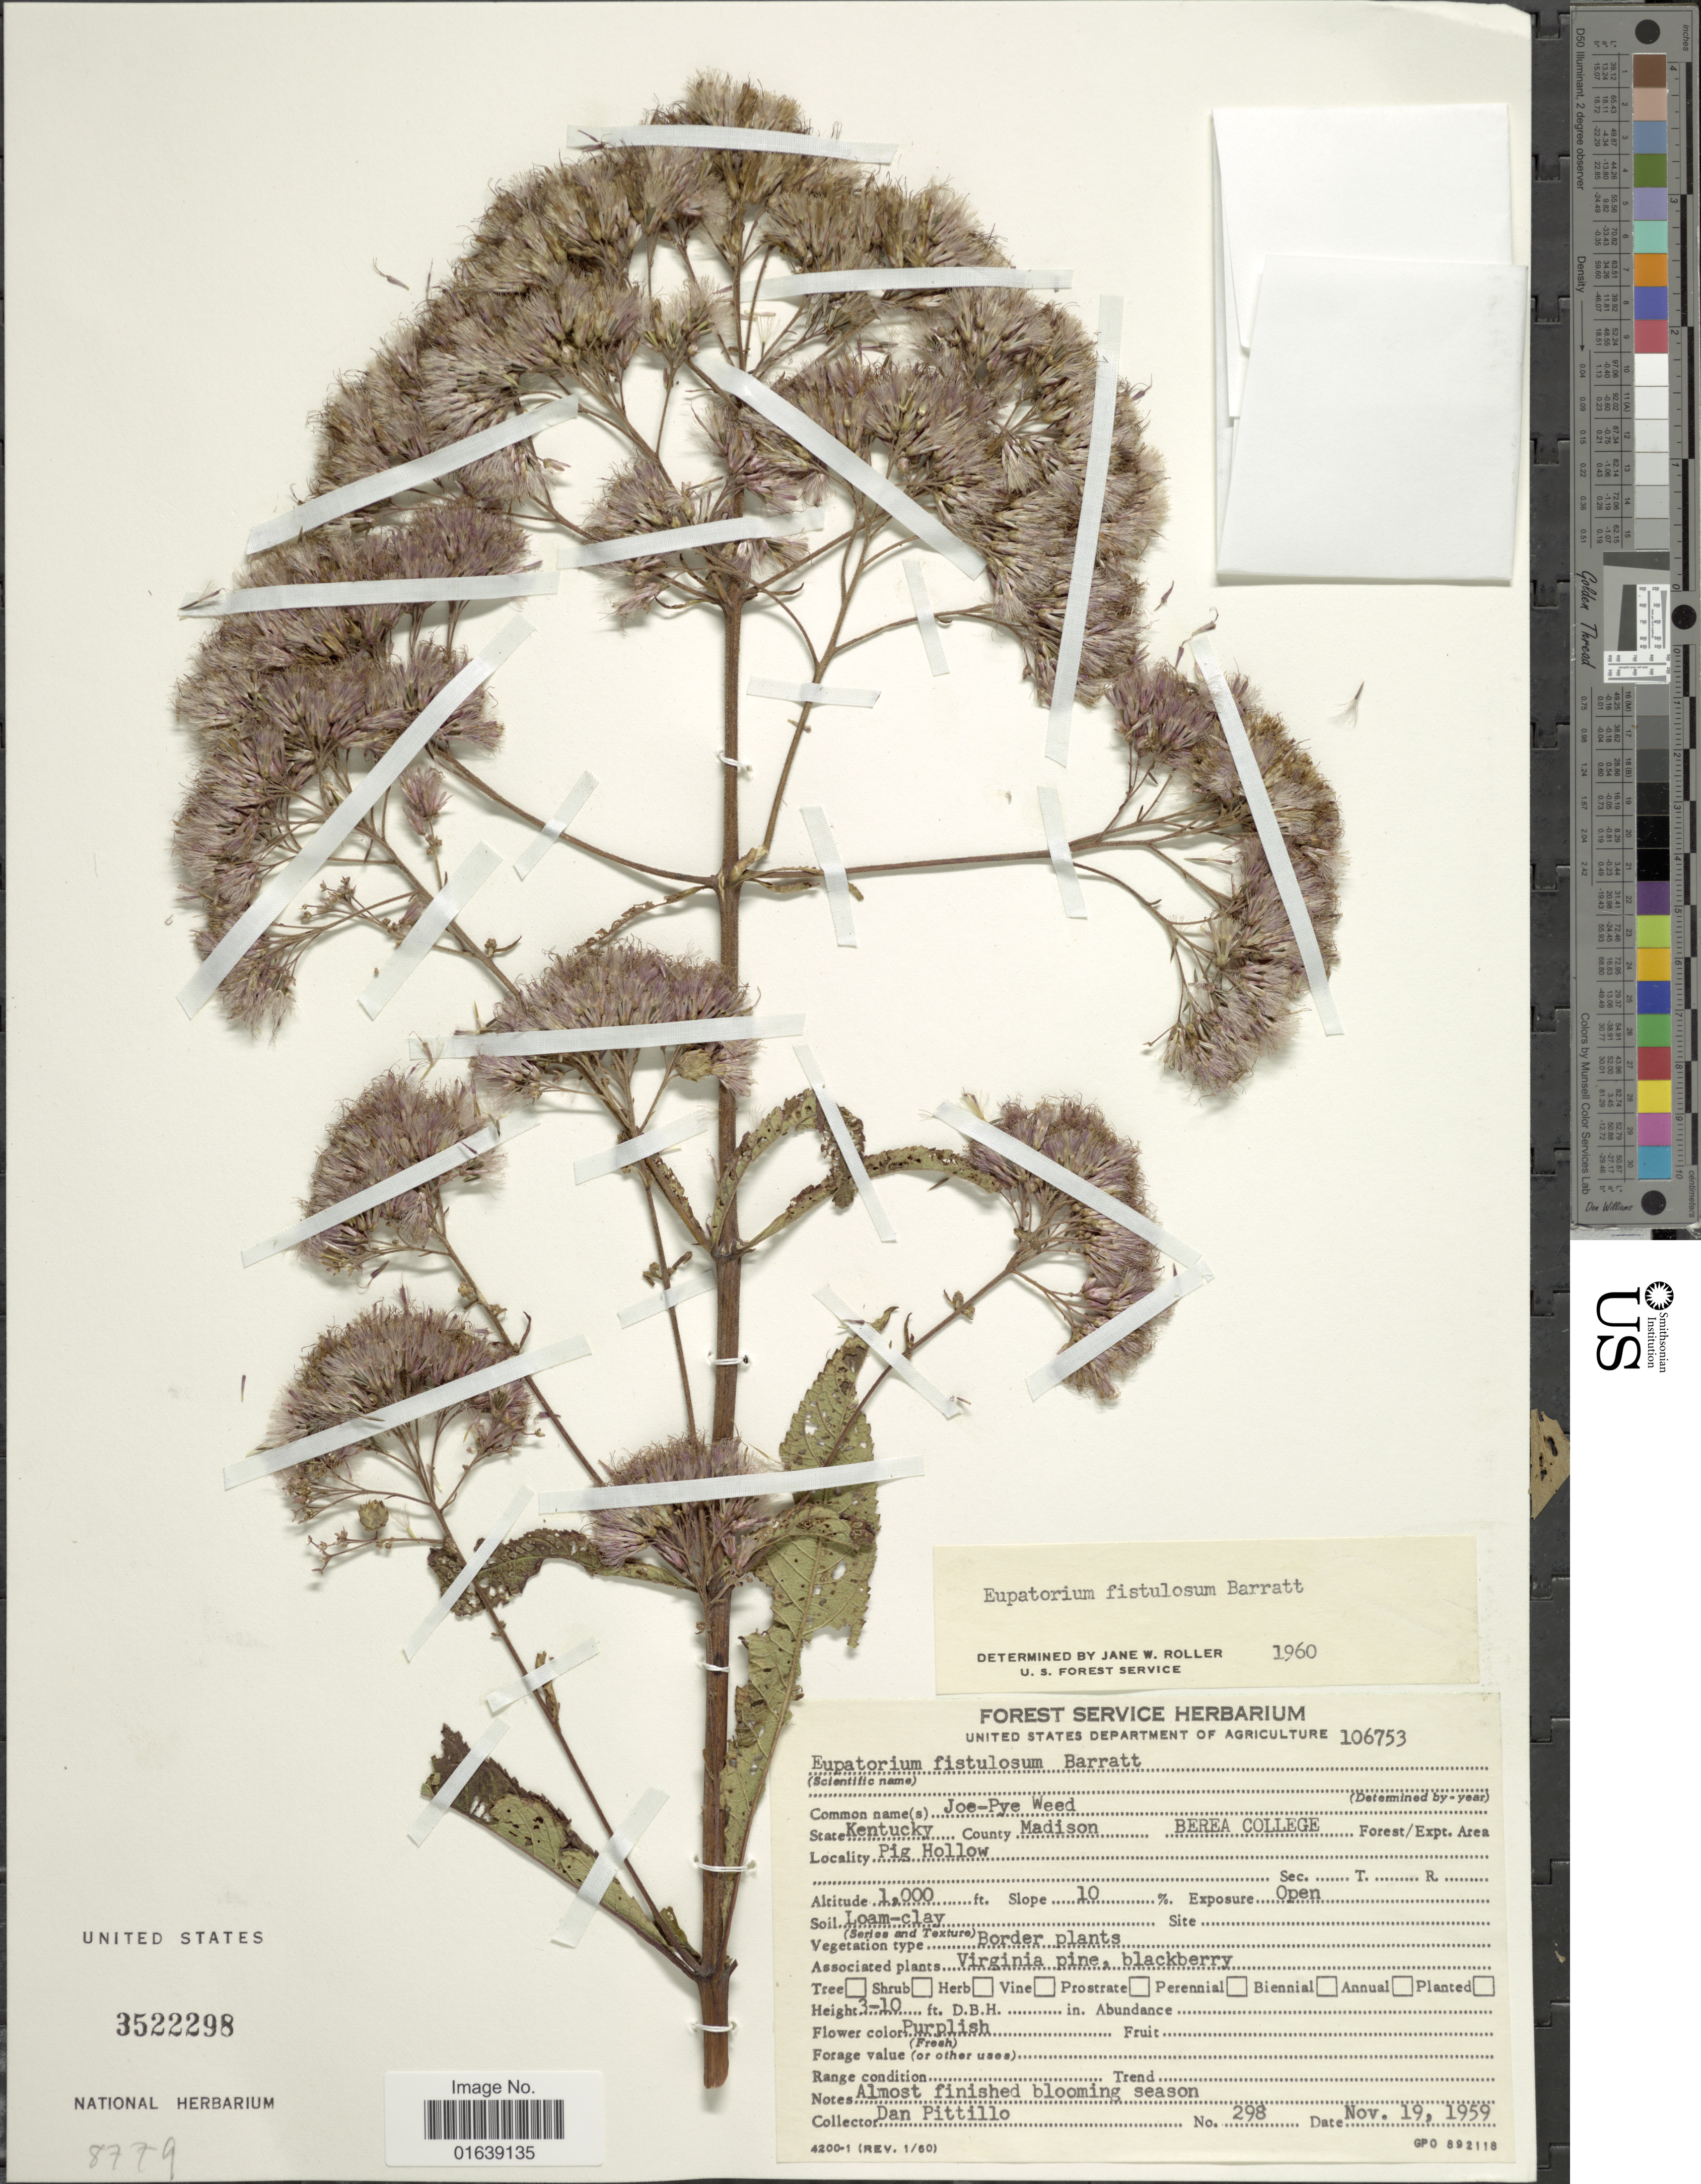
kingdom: Plantae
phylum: Tracheophyta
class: Magnoliopsida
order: Asterales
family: Asteraceae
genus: Eupatorium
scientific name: Eupatorium fistulosum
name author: Barratt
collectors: D. Pittillo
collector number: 298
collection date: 1959-11-19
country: United States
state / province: Kentucky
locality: State Kentucky. County Madison. Berea College. Pig Hollow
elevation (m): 305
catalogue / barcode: US 3522298